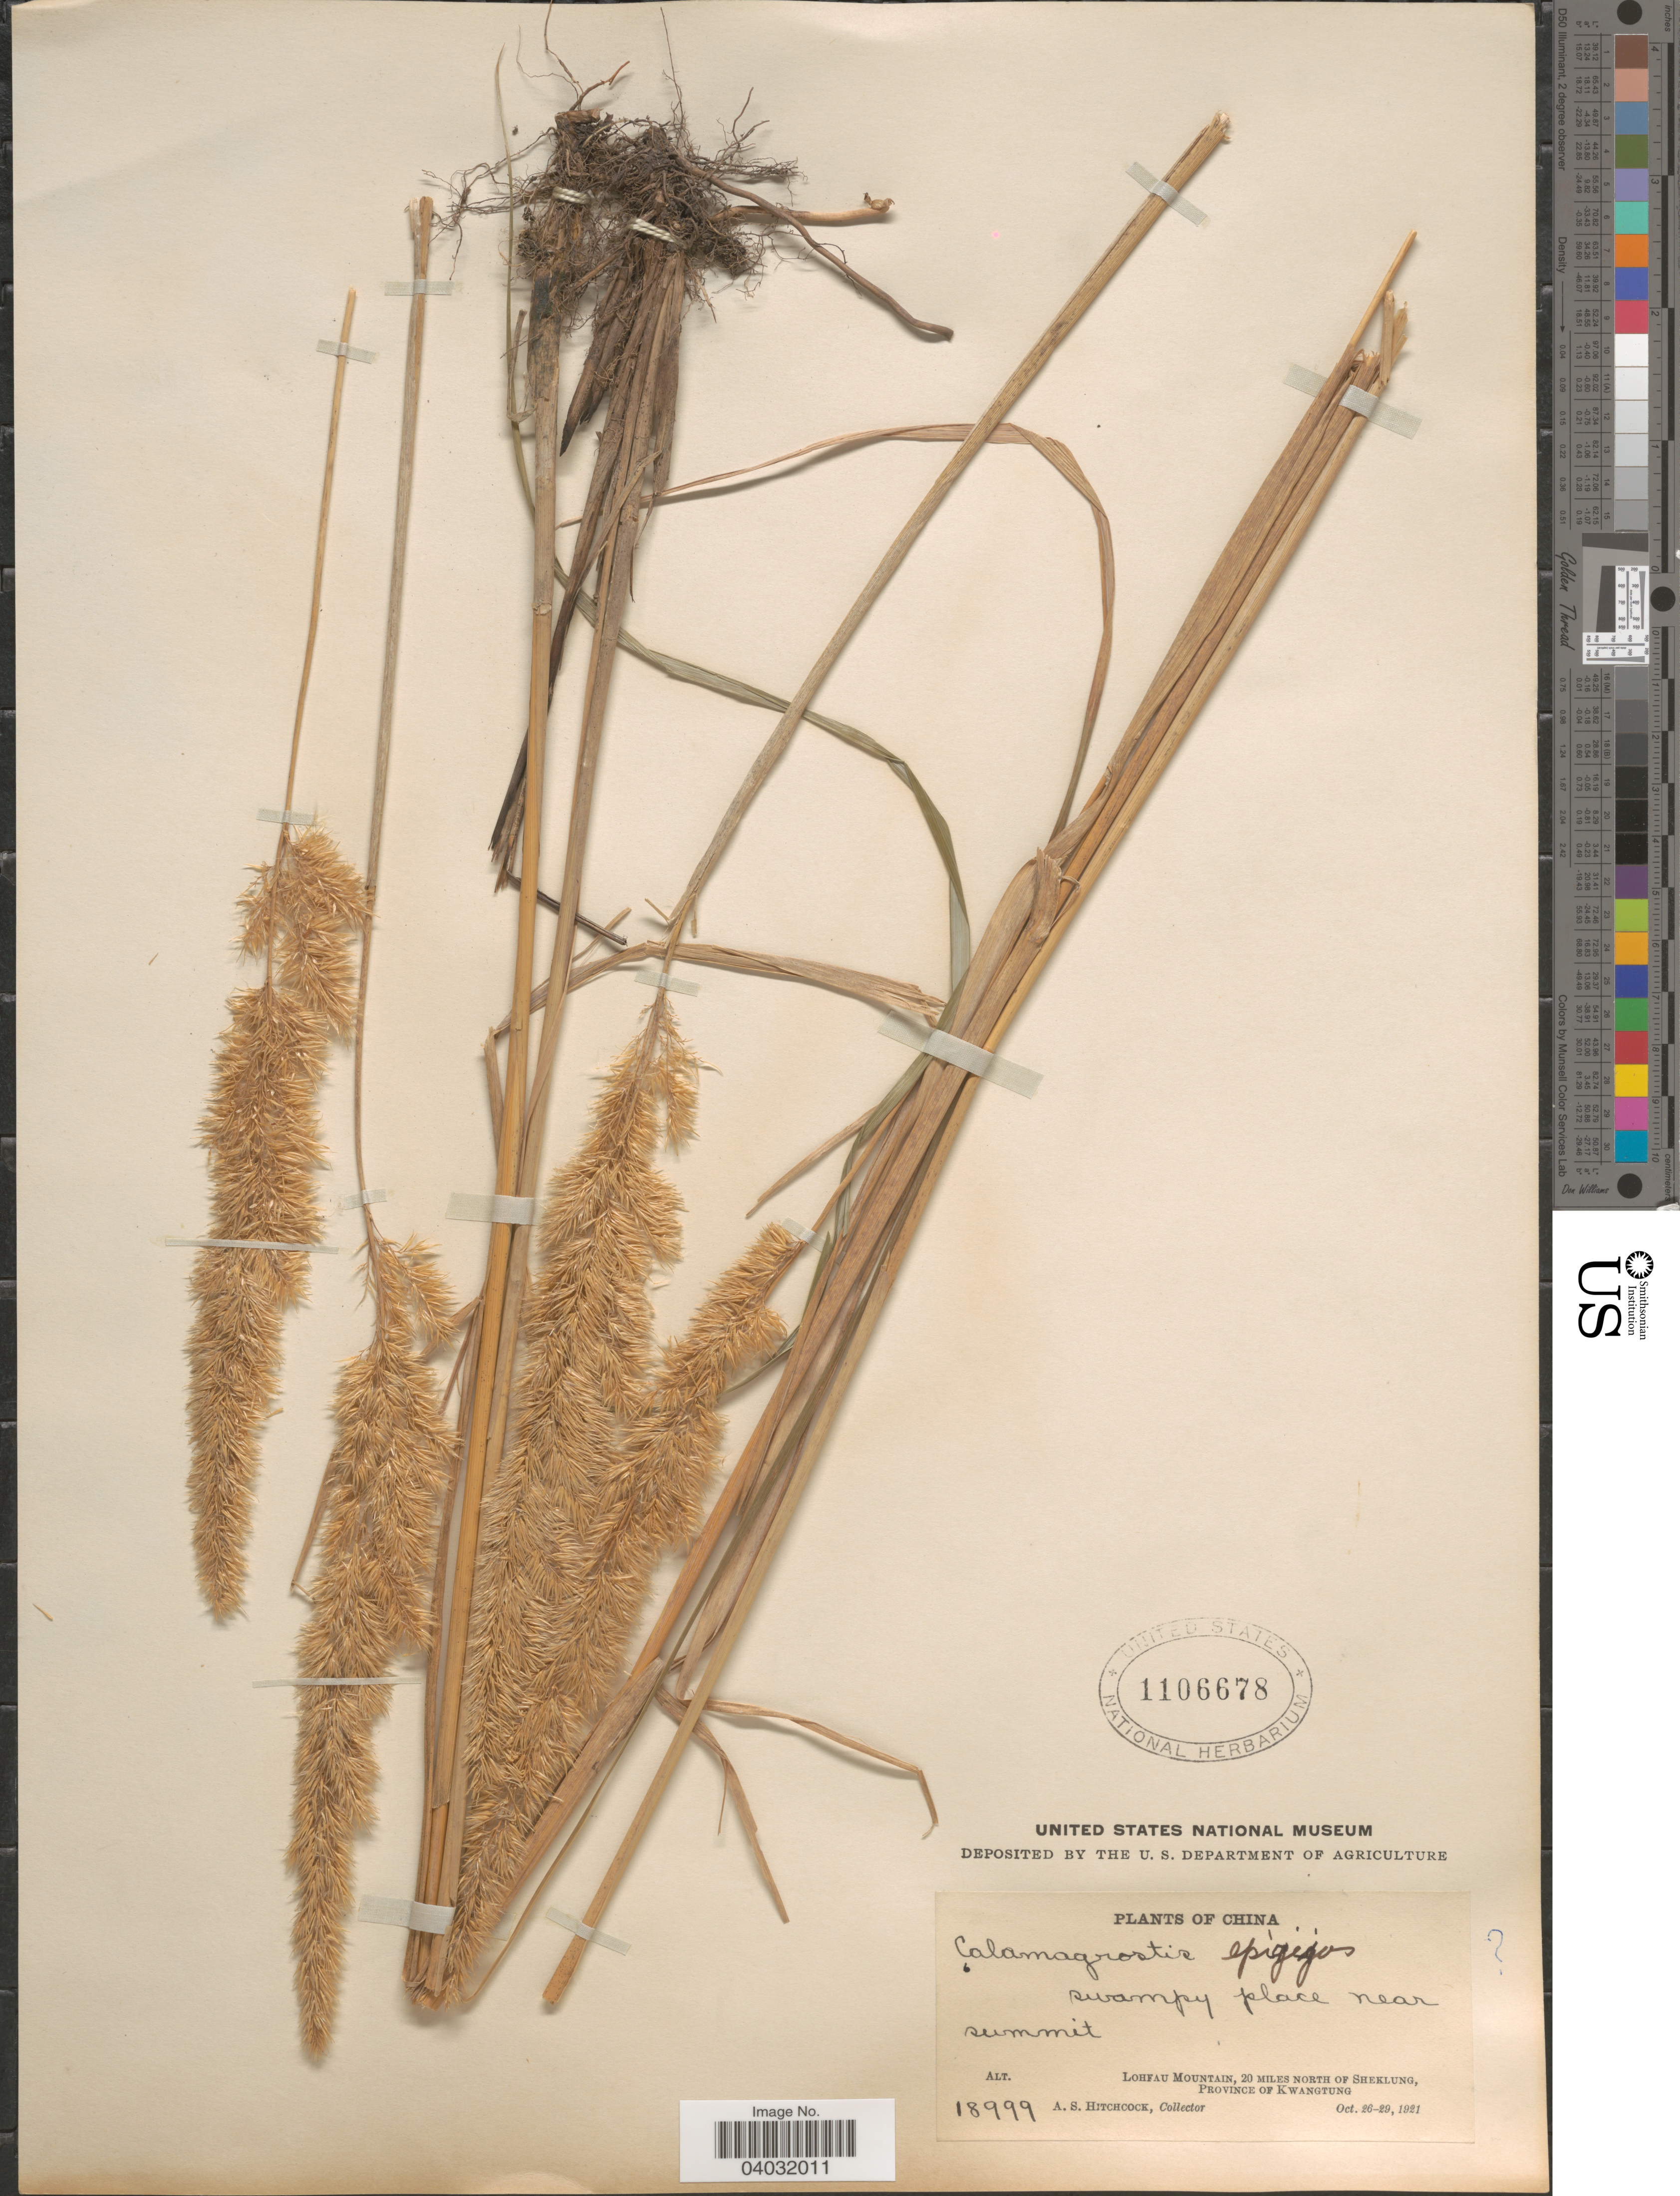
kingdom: Plantae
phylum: Tracheophyta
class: Liliopsida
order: Poales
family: Poaceae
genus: Calamagrostis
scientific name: Calamagrostis epigeios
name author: (L.) Roth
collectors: A. S. Hitchcock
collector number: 18999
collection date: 1921-10-26/1921-10-29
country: China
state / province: Guangdong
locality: Swampy place near summit. Lohfau Mountain, 20 miles north of Sheklung, Province of Kwangtung.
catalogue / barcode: US 1106678